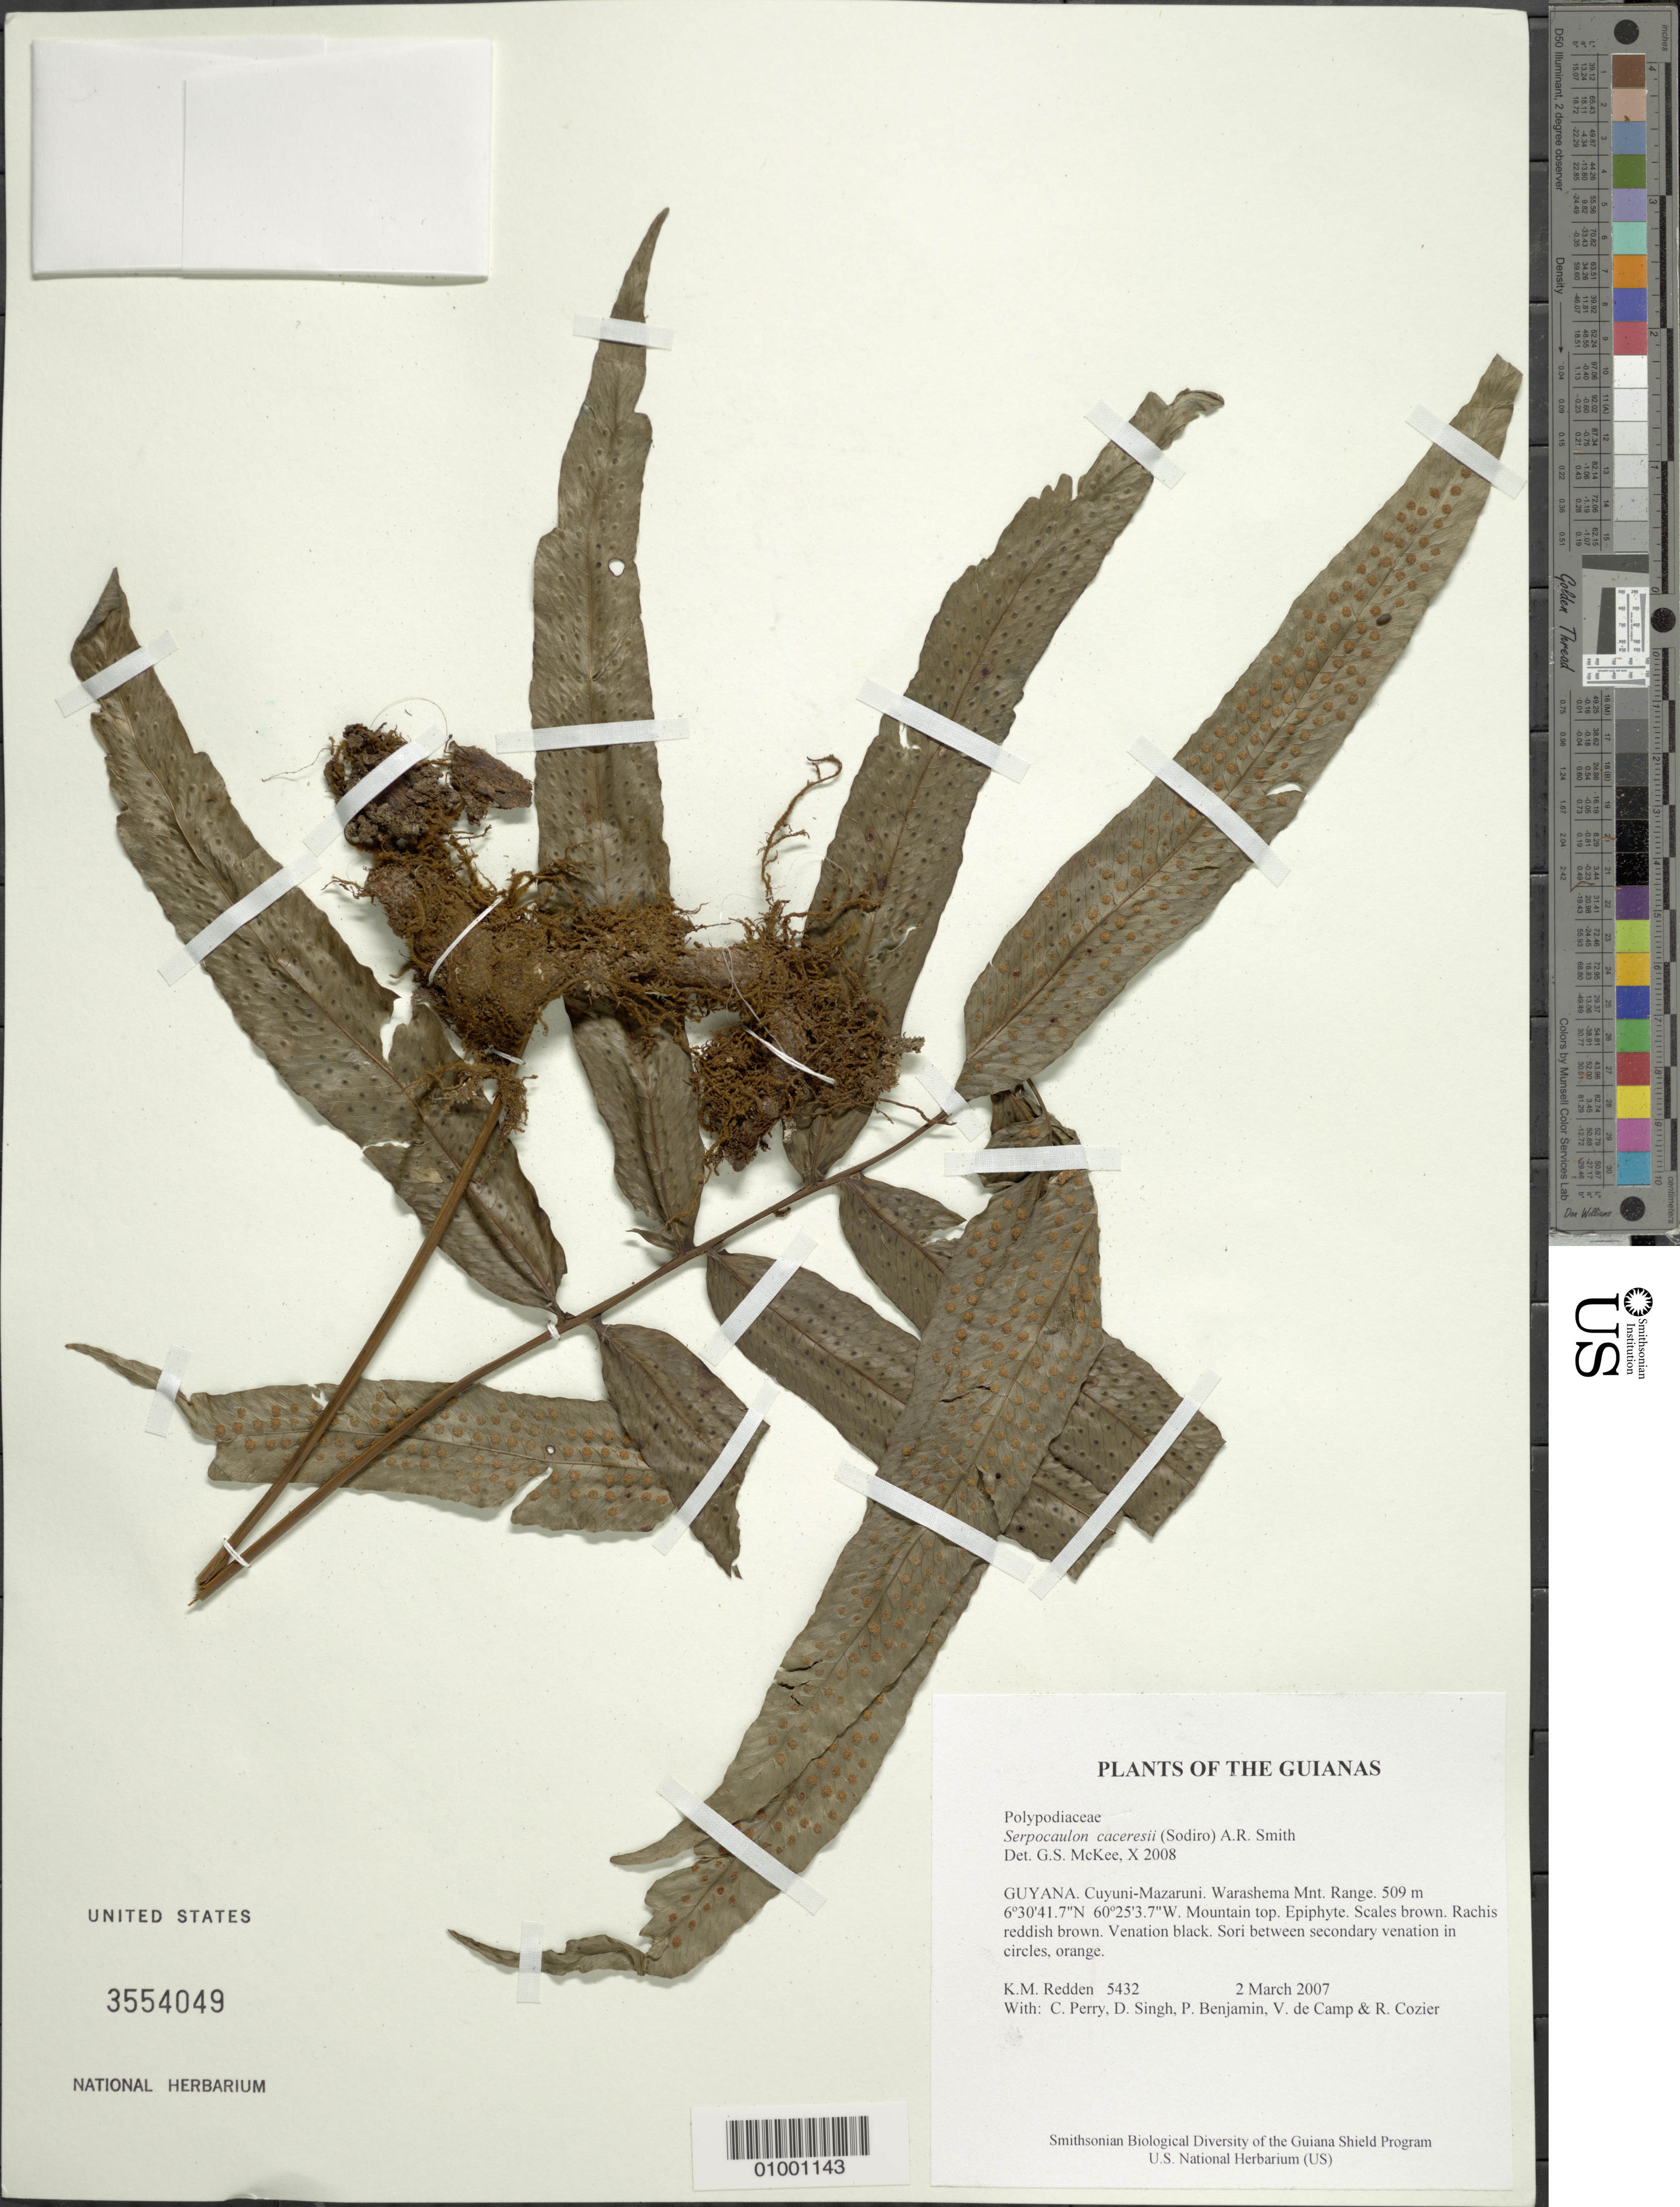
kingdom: Plantae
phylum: Tracheophyta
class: Polypodiopsida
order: Polypodiales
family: Polypodiaceae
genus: Serpocaulon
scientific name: Serpocaulon triseriale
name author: (Sw.) A.R. Sm.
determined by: Boudrie, M.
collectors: K. M. Redden, C. Perry, D. Singh, P. Benjamin, V. De Camp & R. Cozier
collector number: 5432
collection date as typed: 2 March 2007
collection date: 2007-03-02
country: Guyana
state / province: Cuyuni-Mazaruni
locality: Warashema Mnt. Range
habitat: Mountain top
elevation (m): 509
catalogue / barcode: US 3554049